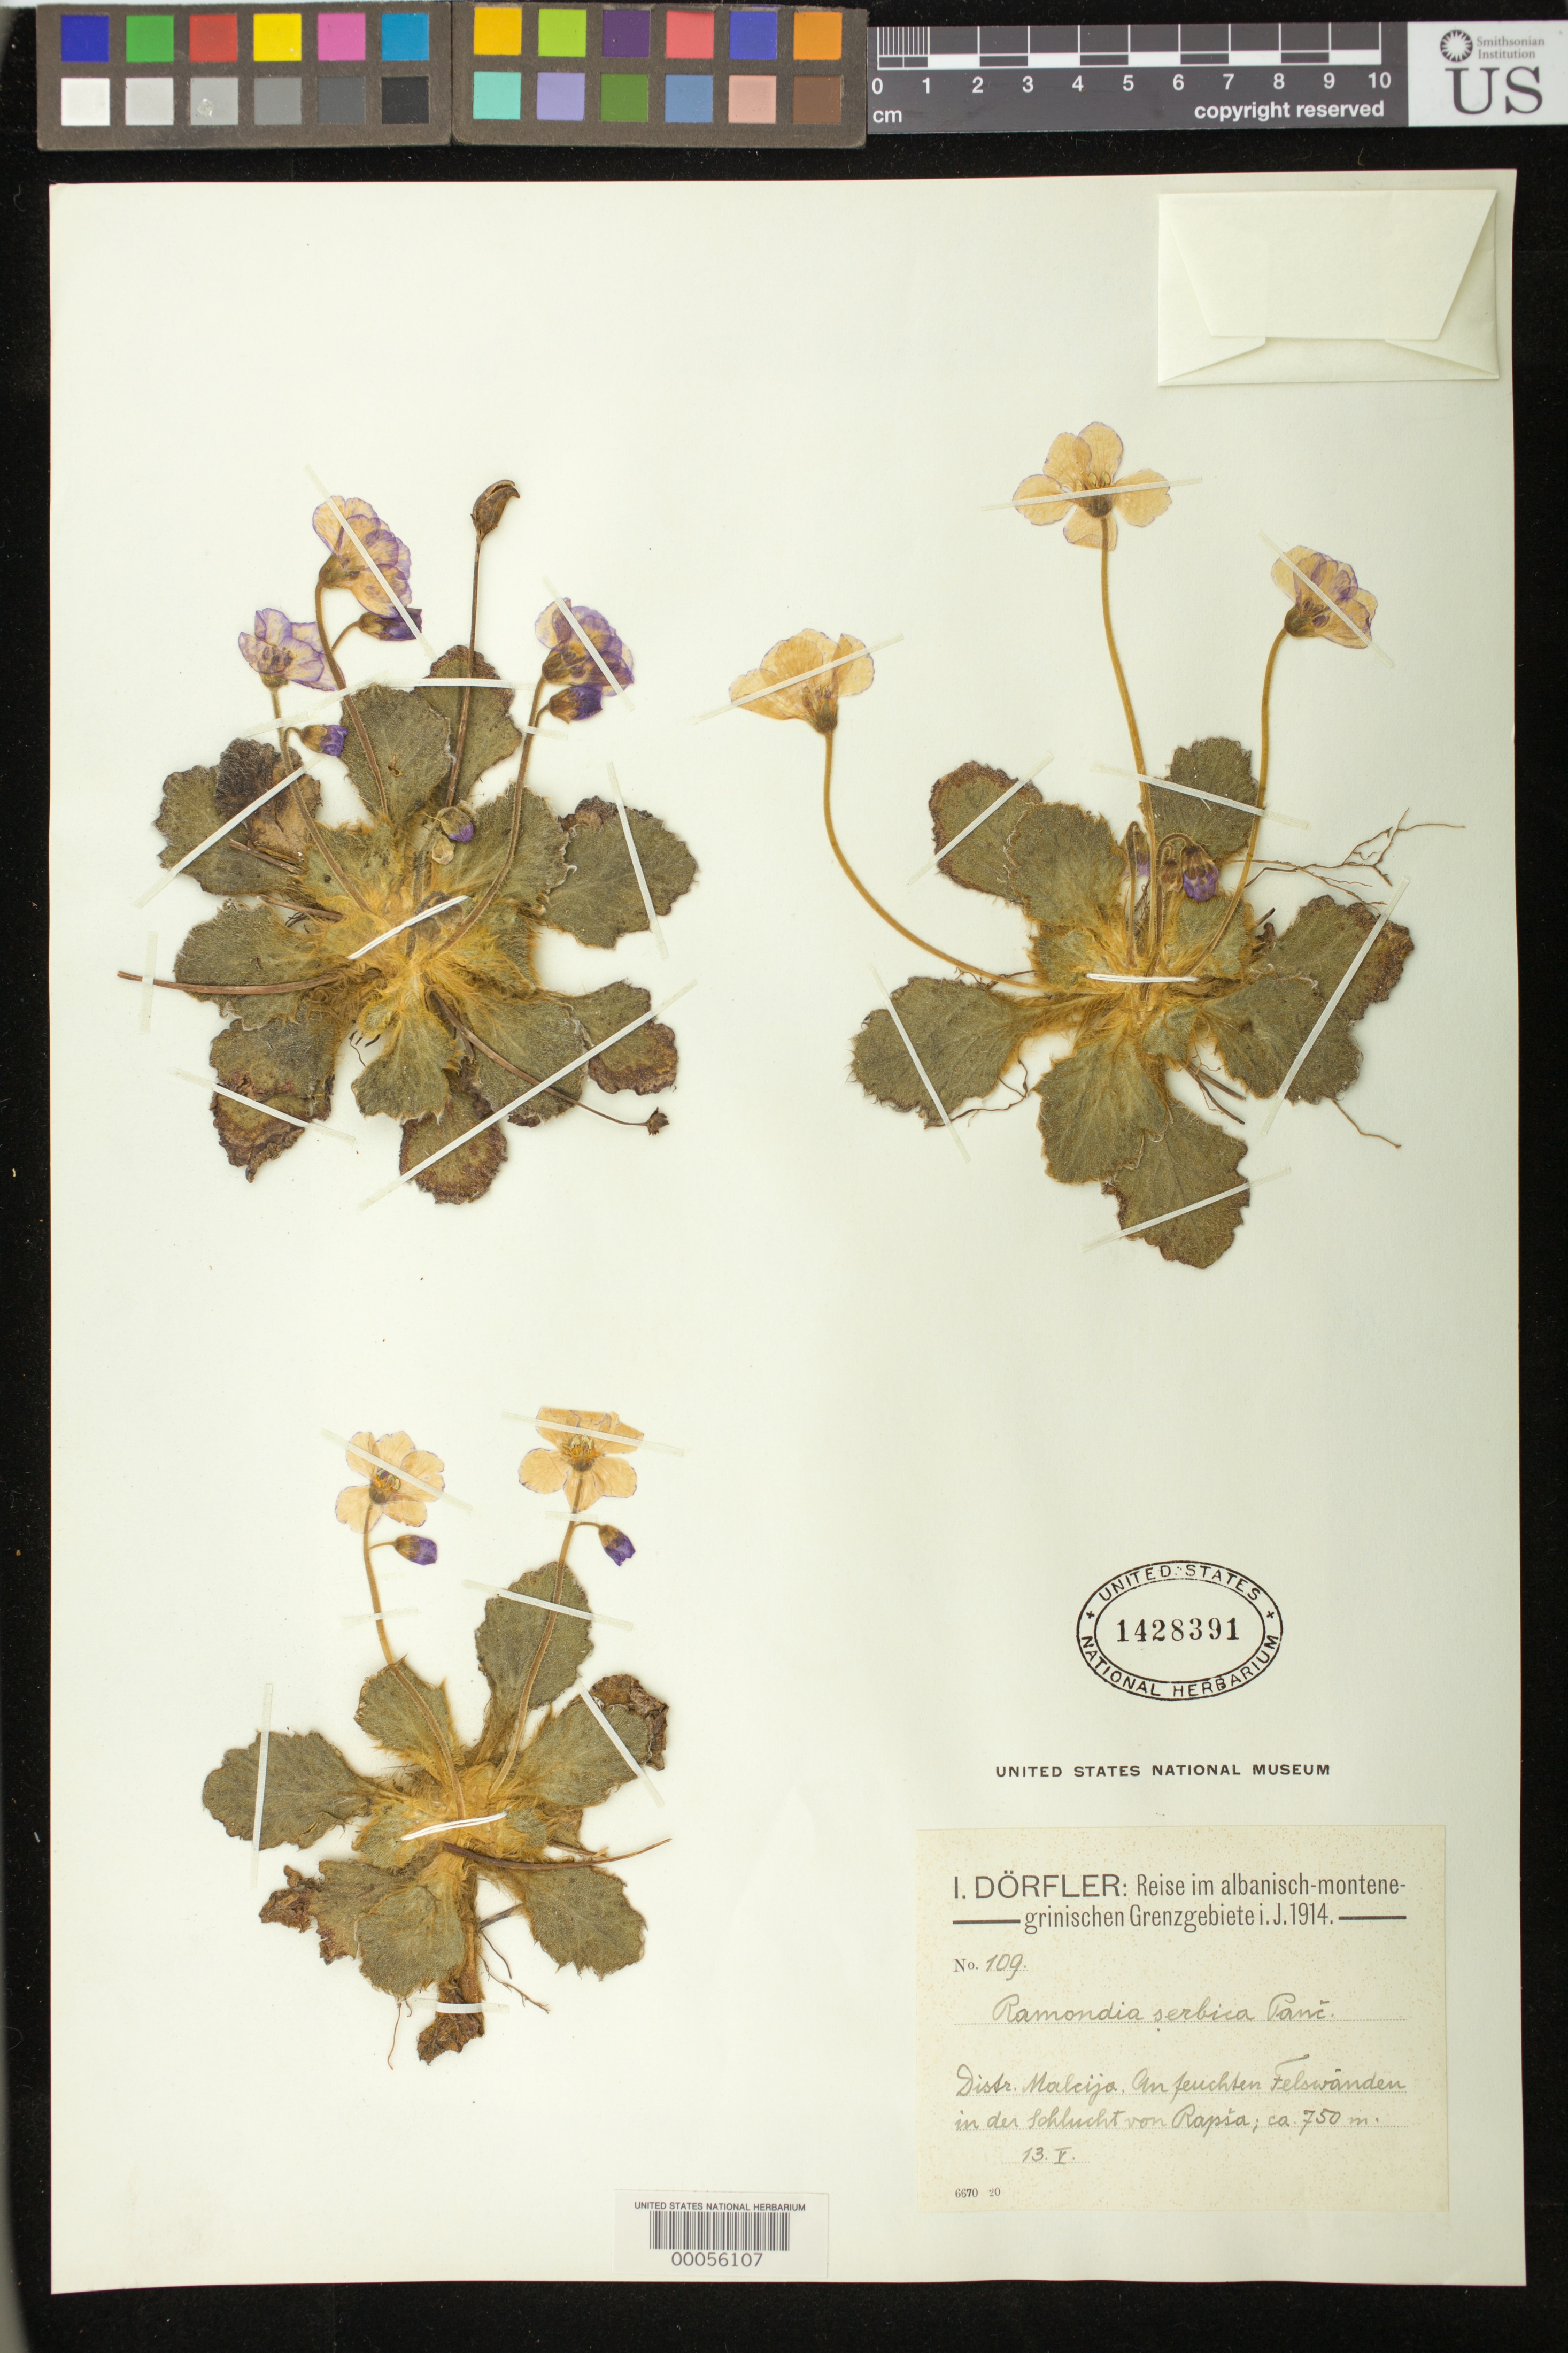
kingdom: Plantae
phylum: Tracheophyta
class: Magnoliopsida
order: Lamiales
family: Gesneriaceae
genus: Ramonda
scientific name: Ramonda serbica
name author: Pančić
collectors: I. Dörfler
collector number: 109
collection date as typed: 13 May 1914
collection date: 1914-05-13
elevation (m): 750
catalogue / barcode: US 1428391